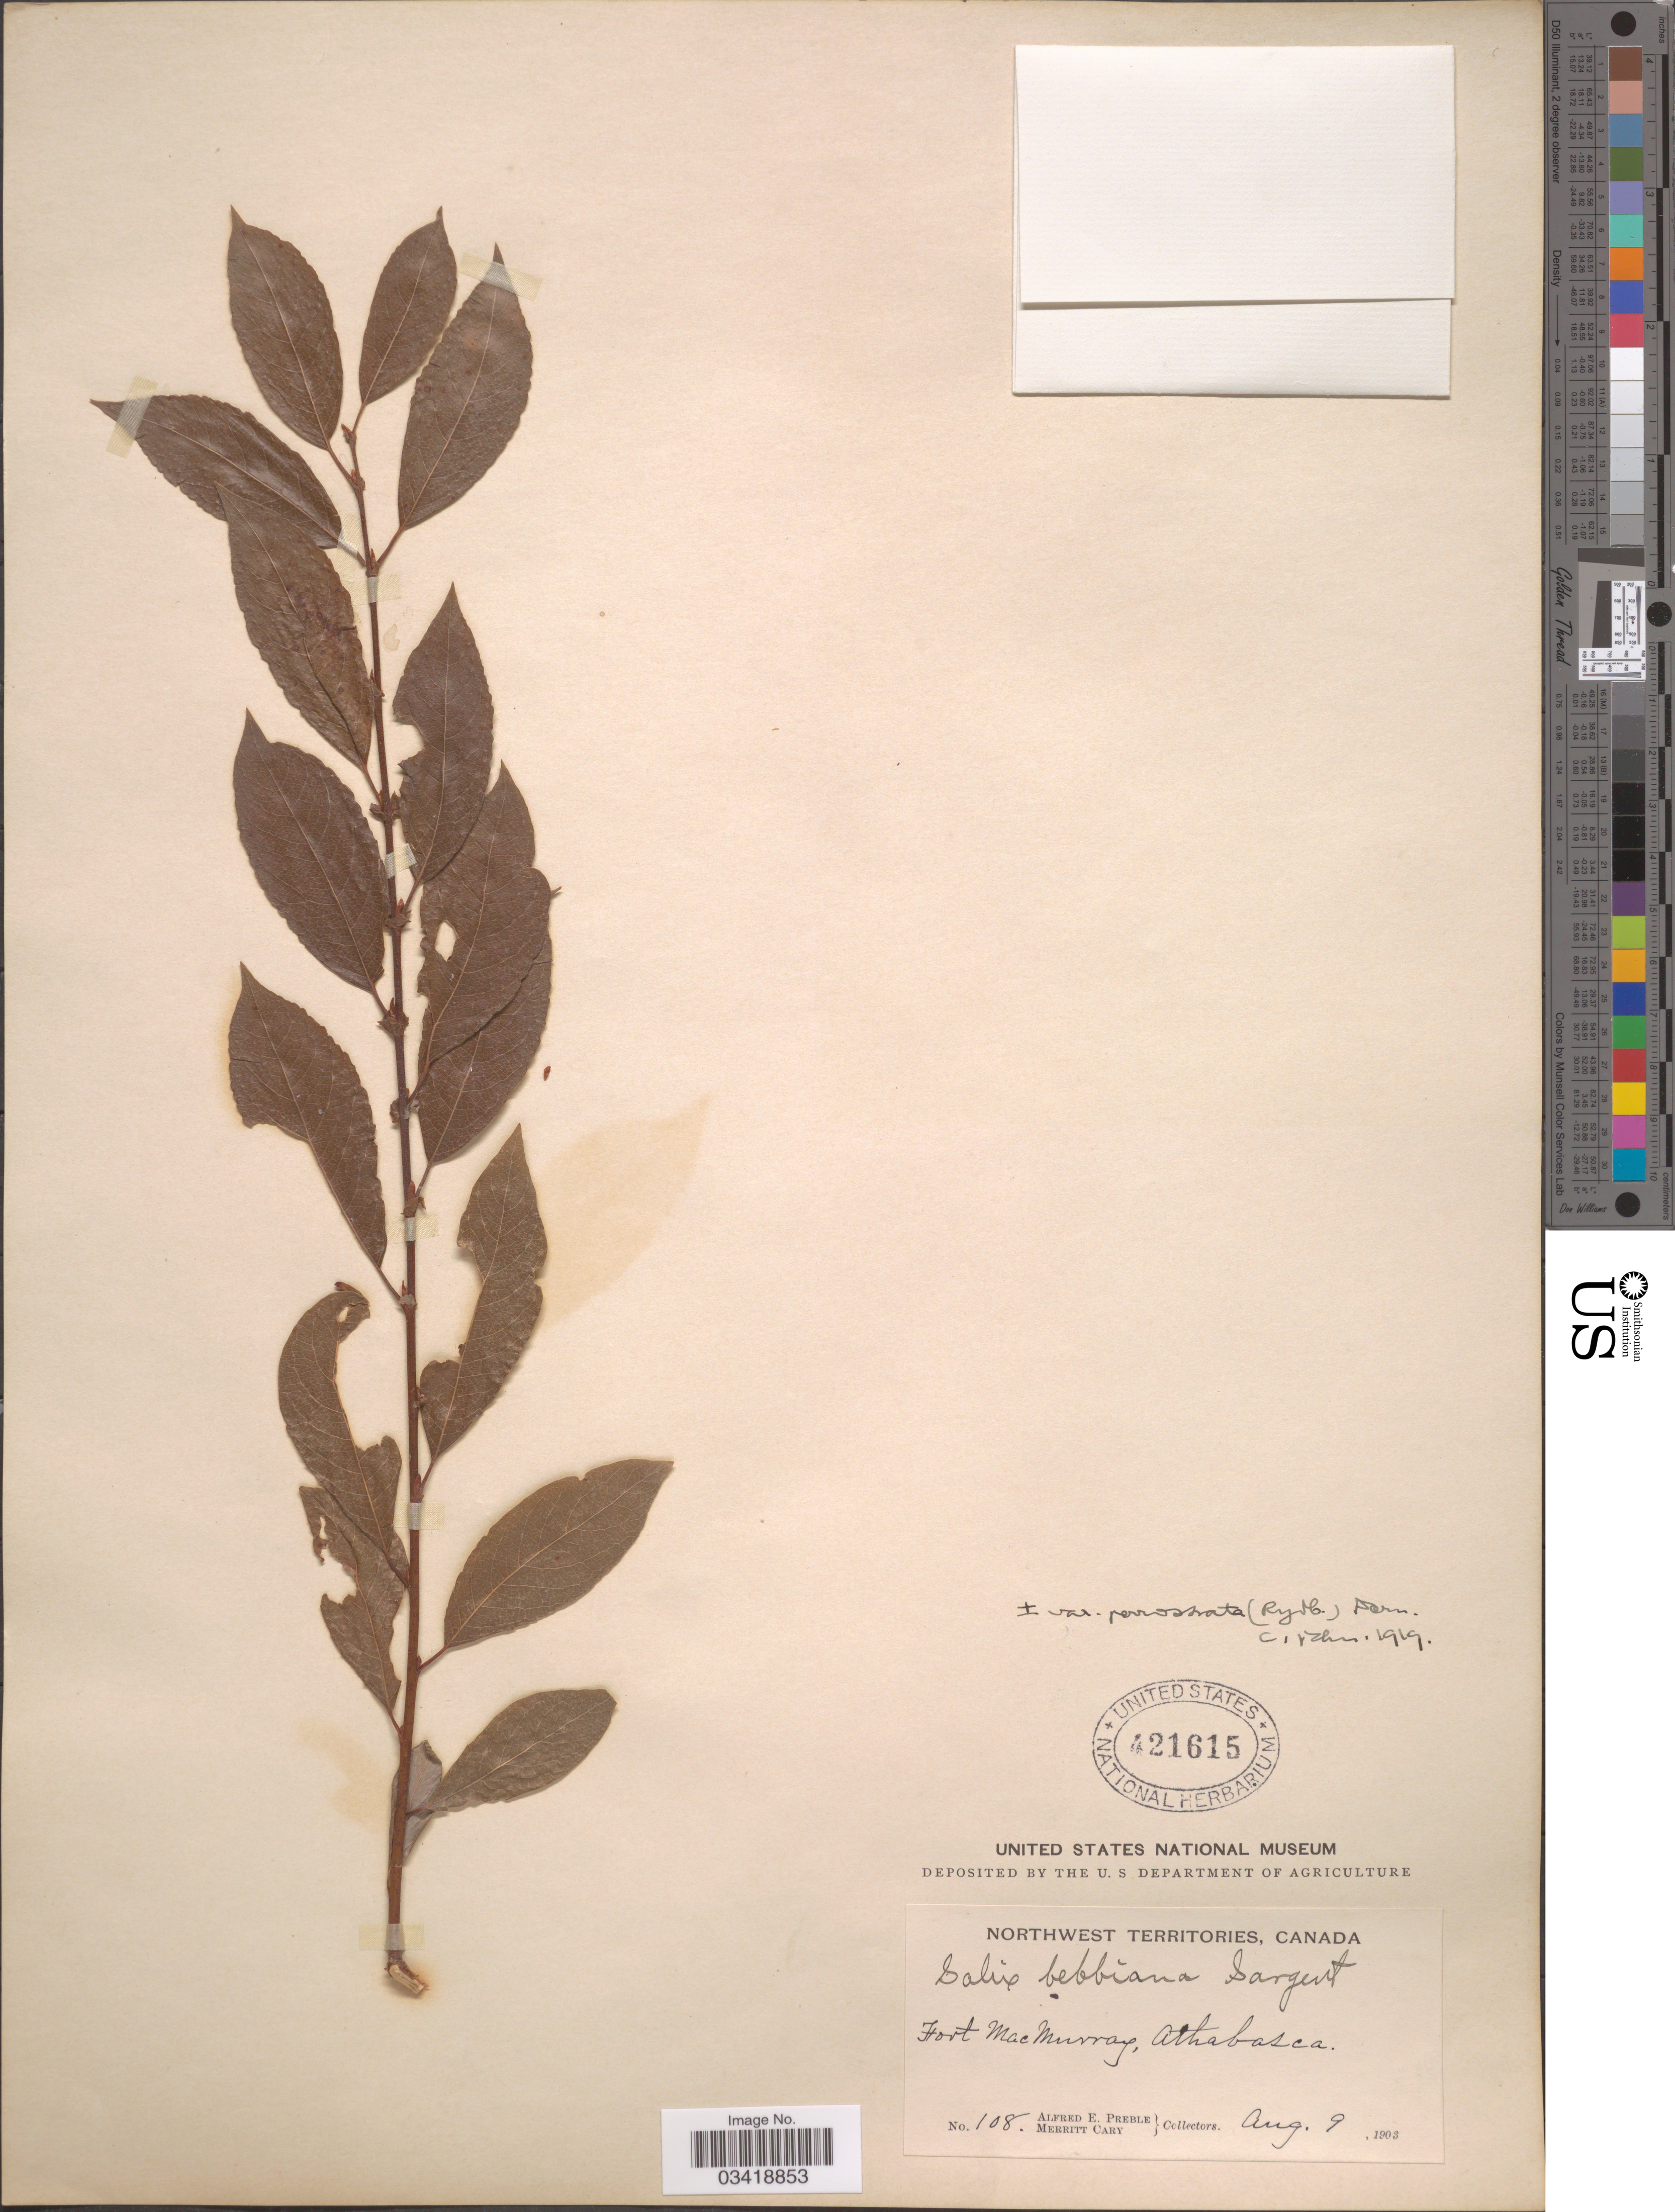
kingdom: Plantae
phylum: Tracheophyta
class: Magnoliopsida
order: Malpighiales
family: Salicaceae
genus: Salix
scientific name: Salix bebbiana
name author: Sarg.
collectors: A. Preble & M. Cary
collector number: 108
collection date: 1903-08-09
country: Canada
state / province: Northwest Territories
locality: Fort MacMurray, Athabasca.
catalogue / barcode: US 421615